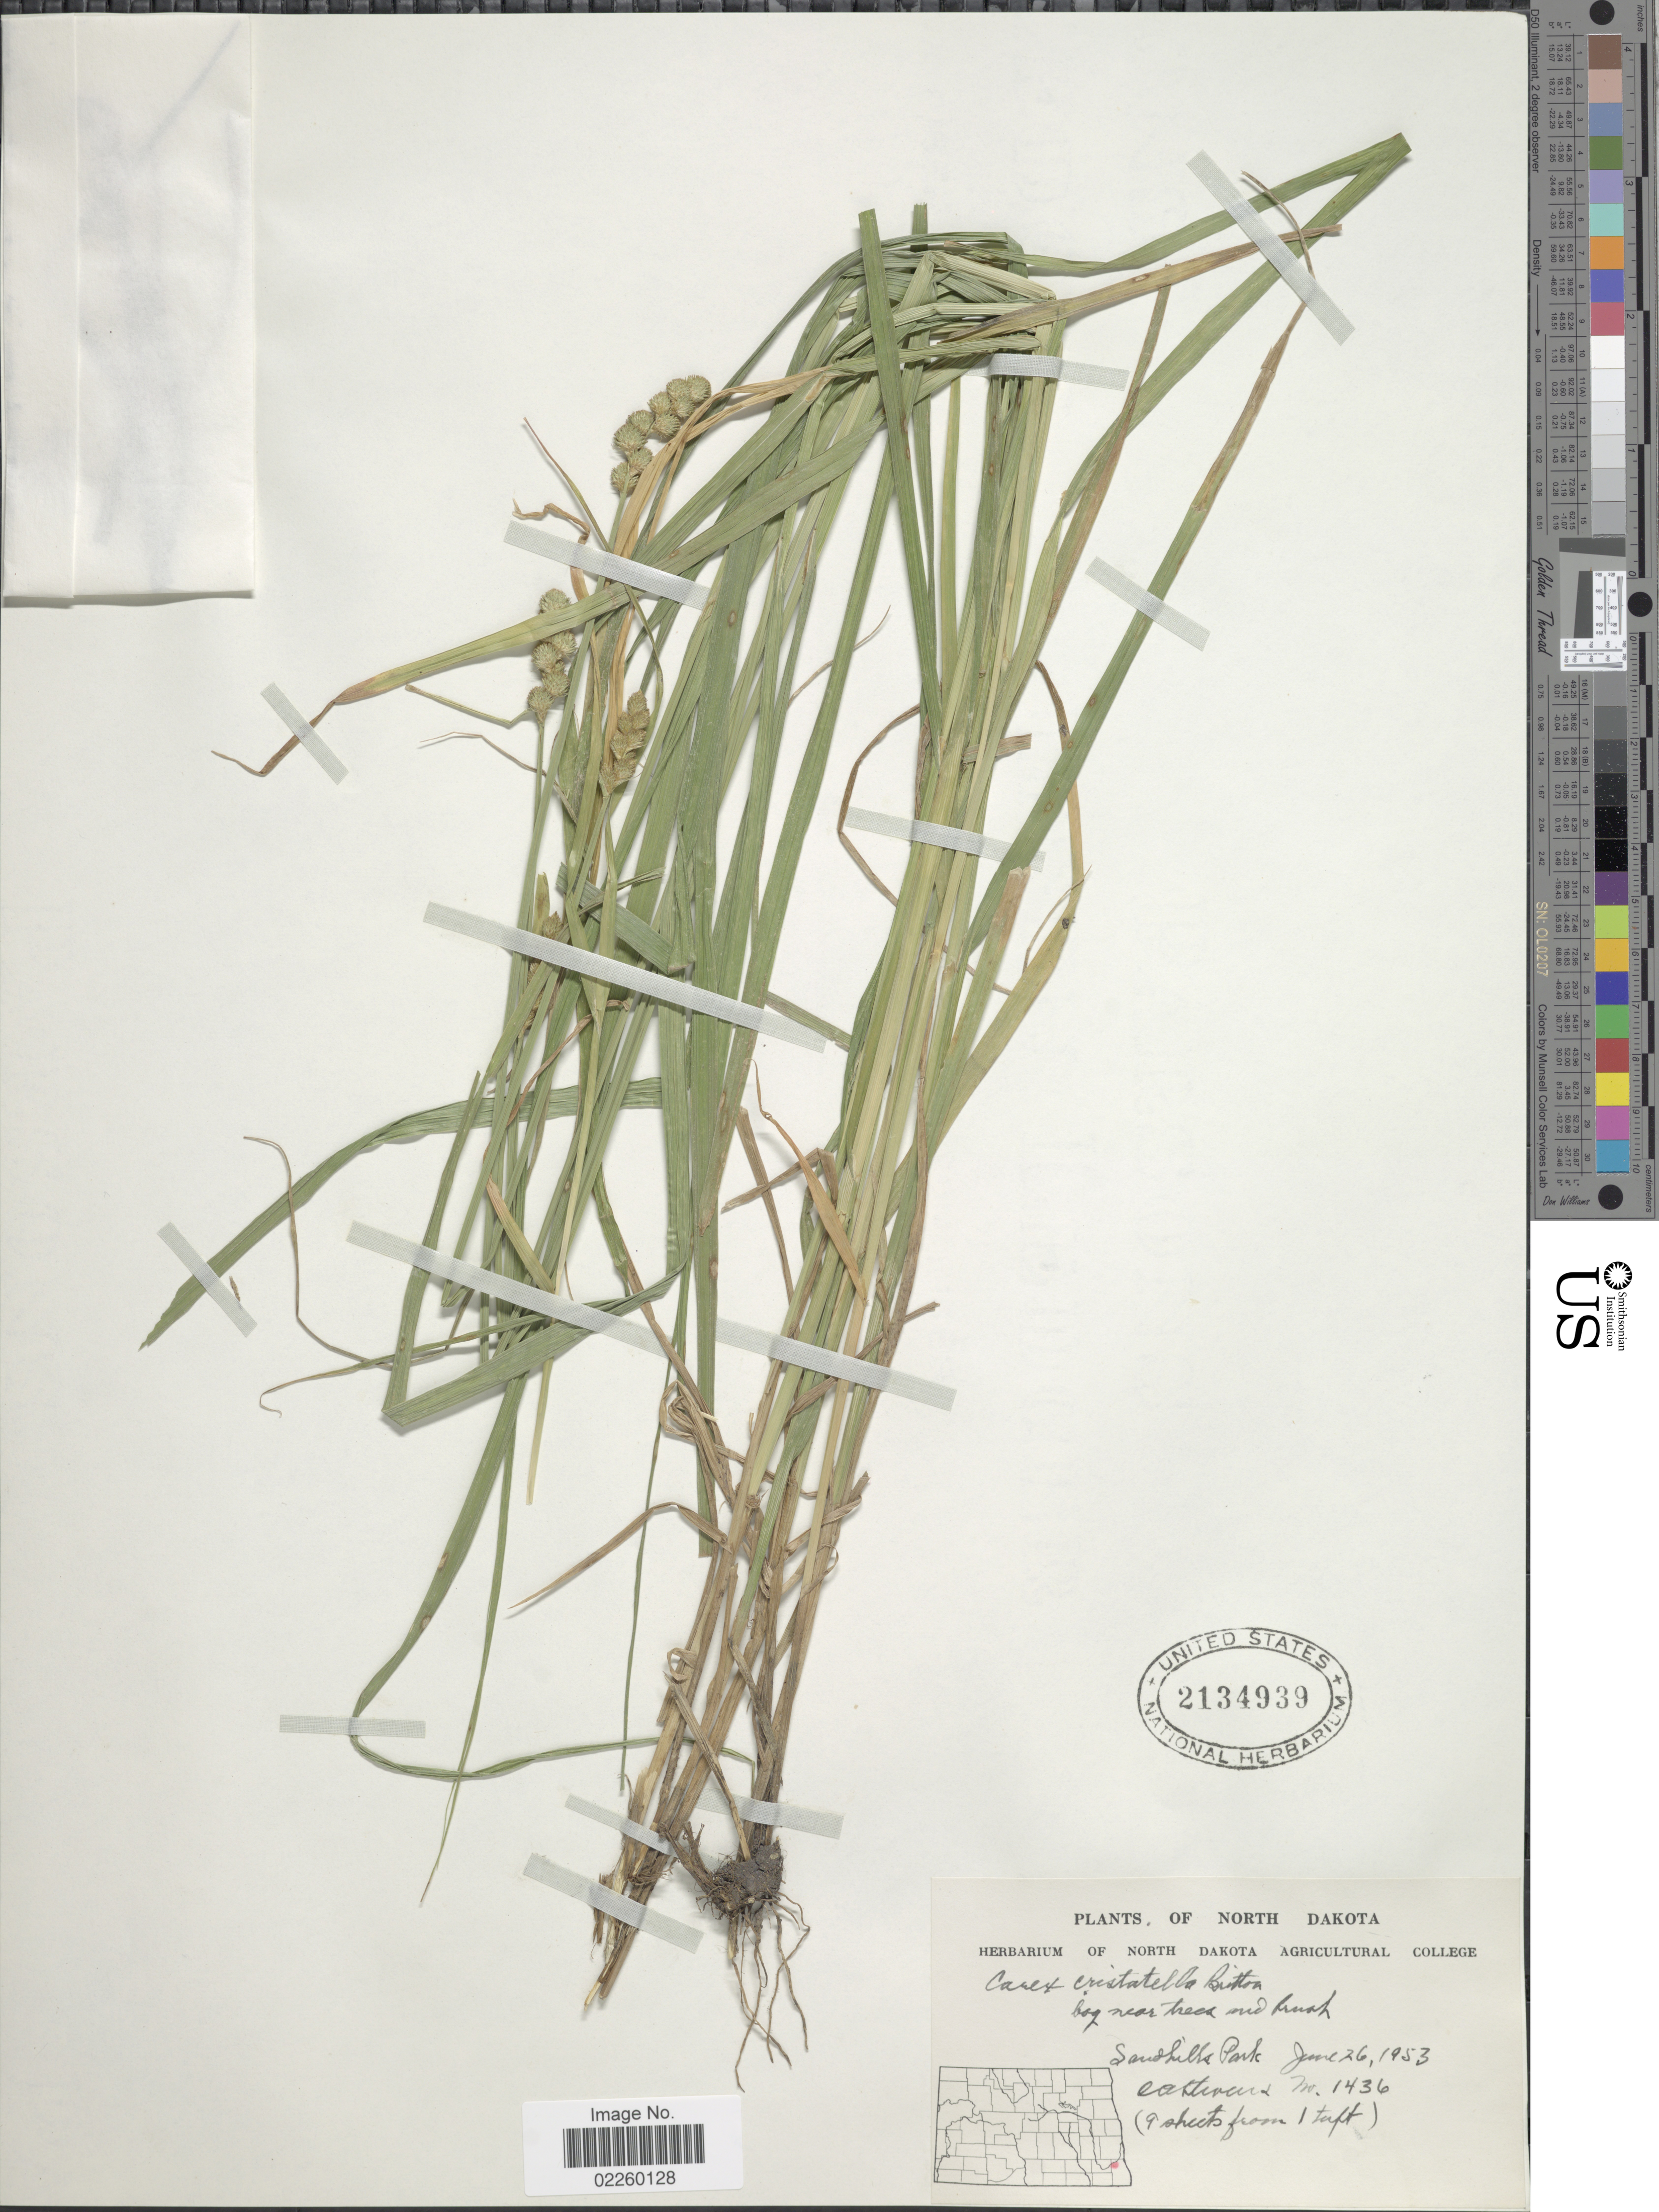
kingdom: Plantae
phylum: Tracheophyta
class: Liliopsida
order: Poales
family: Cyperaceae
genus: Carex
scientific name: Carex cristatella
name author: Britton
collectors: O. A. Stevens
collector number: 1436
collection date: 1953-06-26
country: United States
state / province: North Dakota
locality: Sandhill's Park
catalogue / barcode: US 2134939